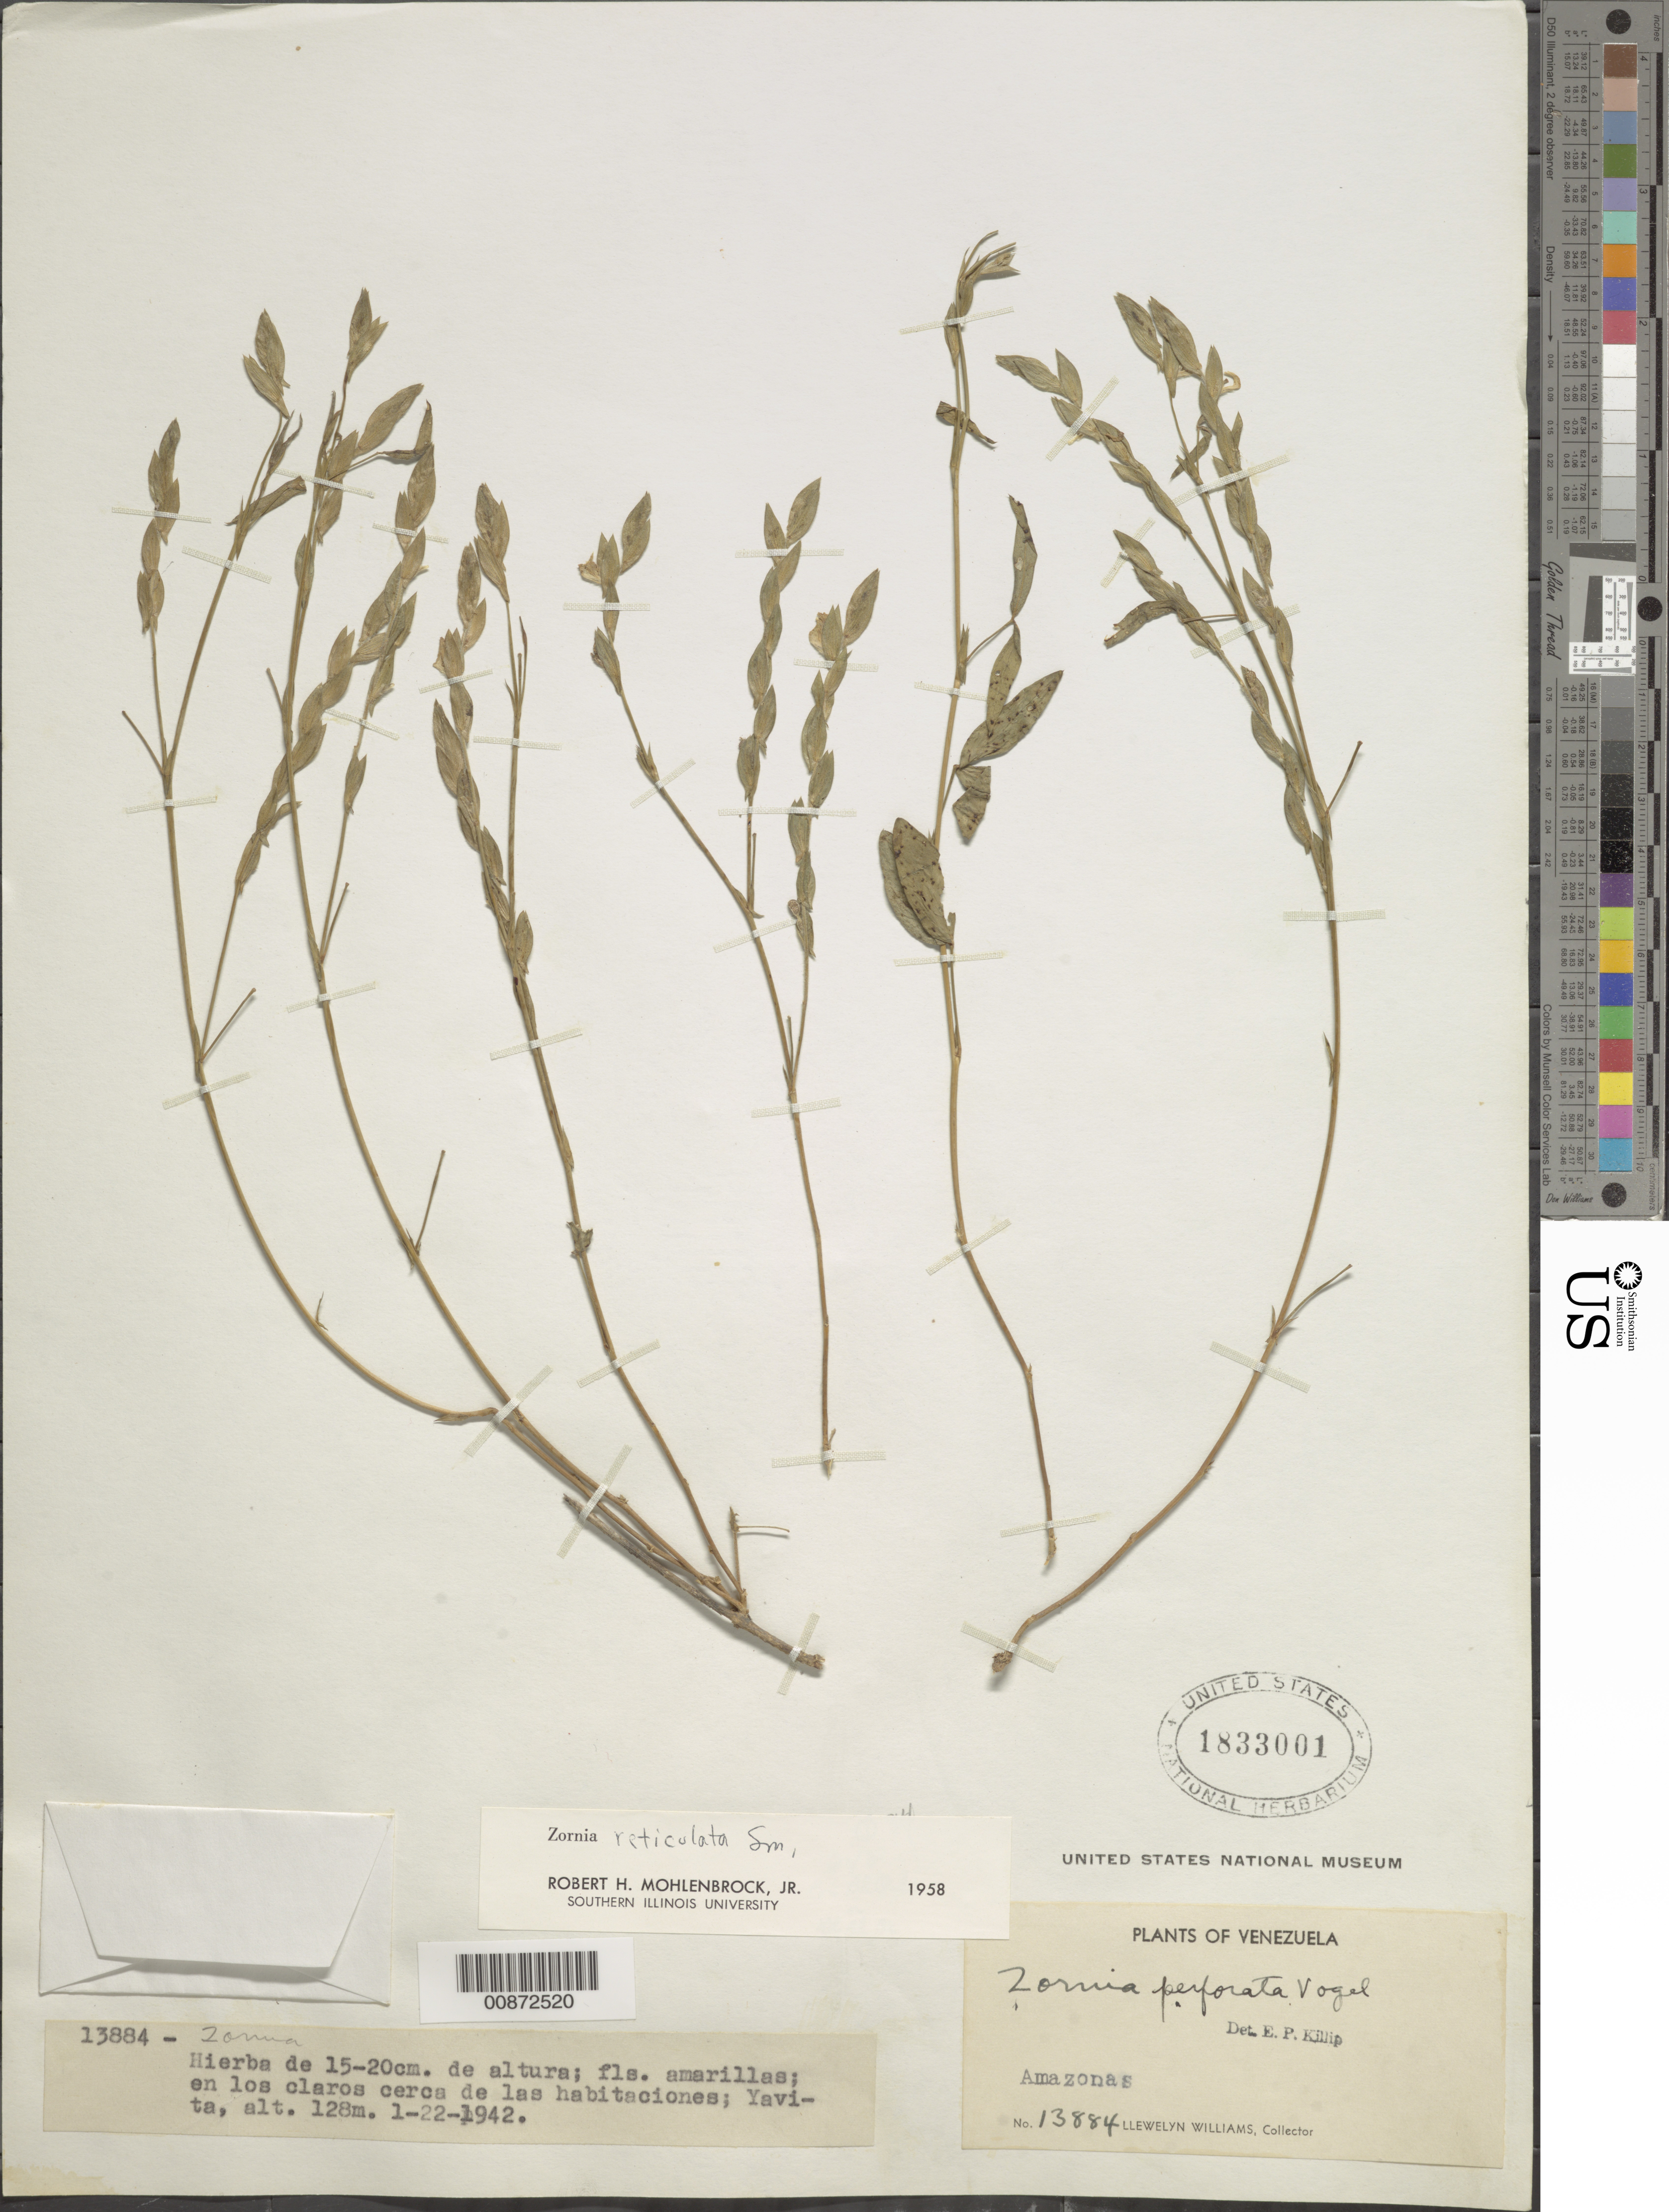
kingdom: Plantae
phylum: Tracheophyta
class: Magnoliopsida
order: Fabales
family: Fabaceae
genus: Zornia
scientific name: Zornia reticulata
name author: Sm.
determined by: Mohlenbrock, Robert H., Jr.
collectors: Ll. Williams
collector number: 13884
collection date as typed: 22-Jan-42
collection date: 1942-01-22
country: Venezuela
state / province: Amazonas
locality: Yavita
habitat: Claros cerca de las habitaciones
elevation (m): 128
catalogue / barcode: US 1833001